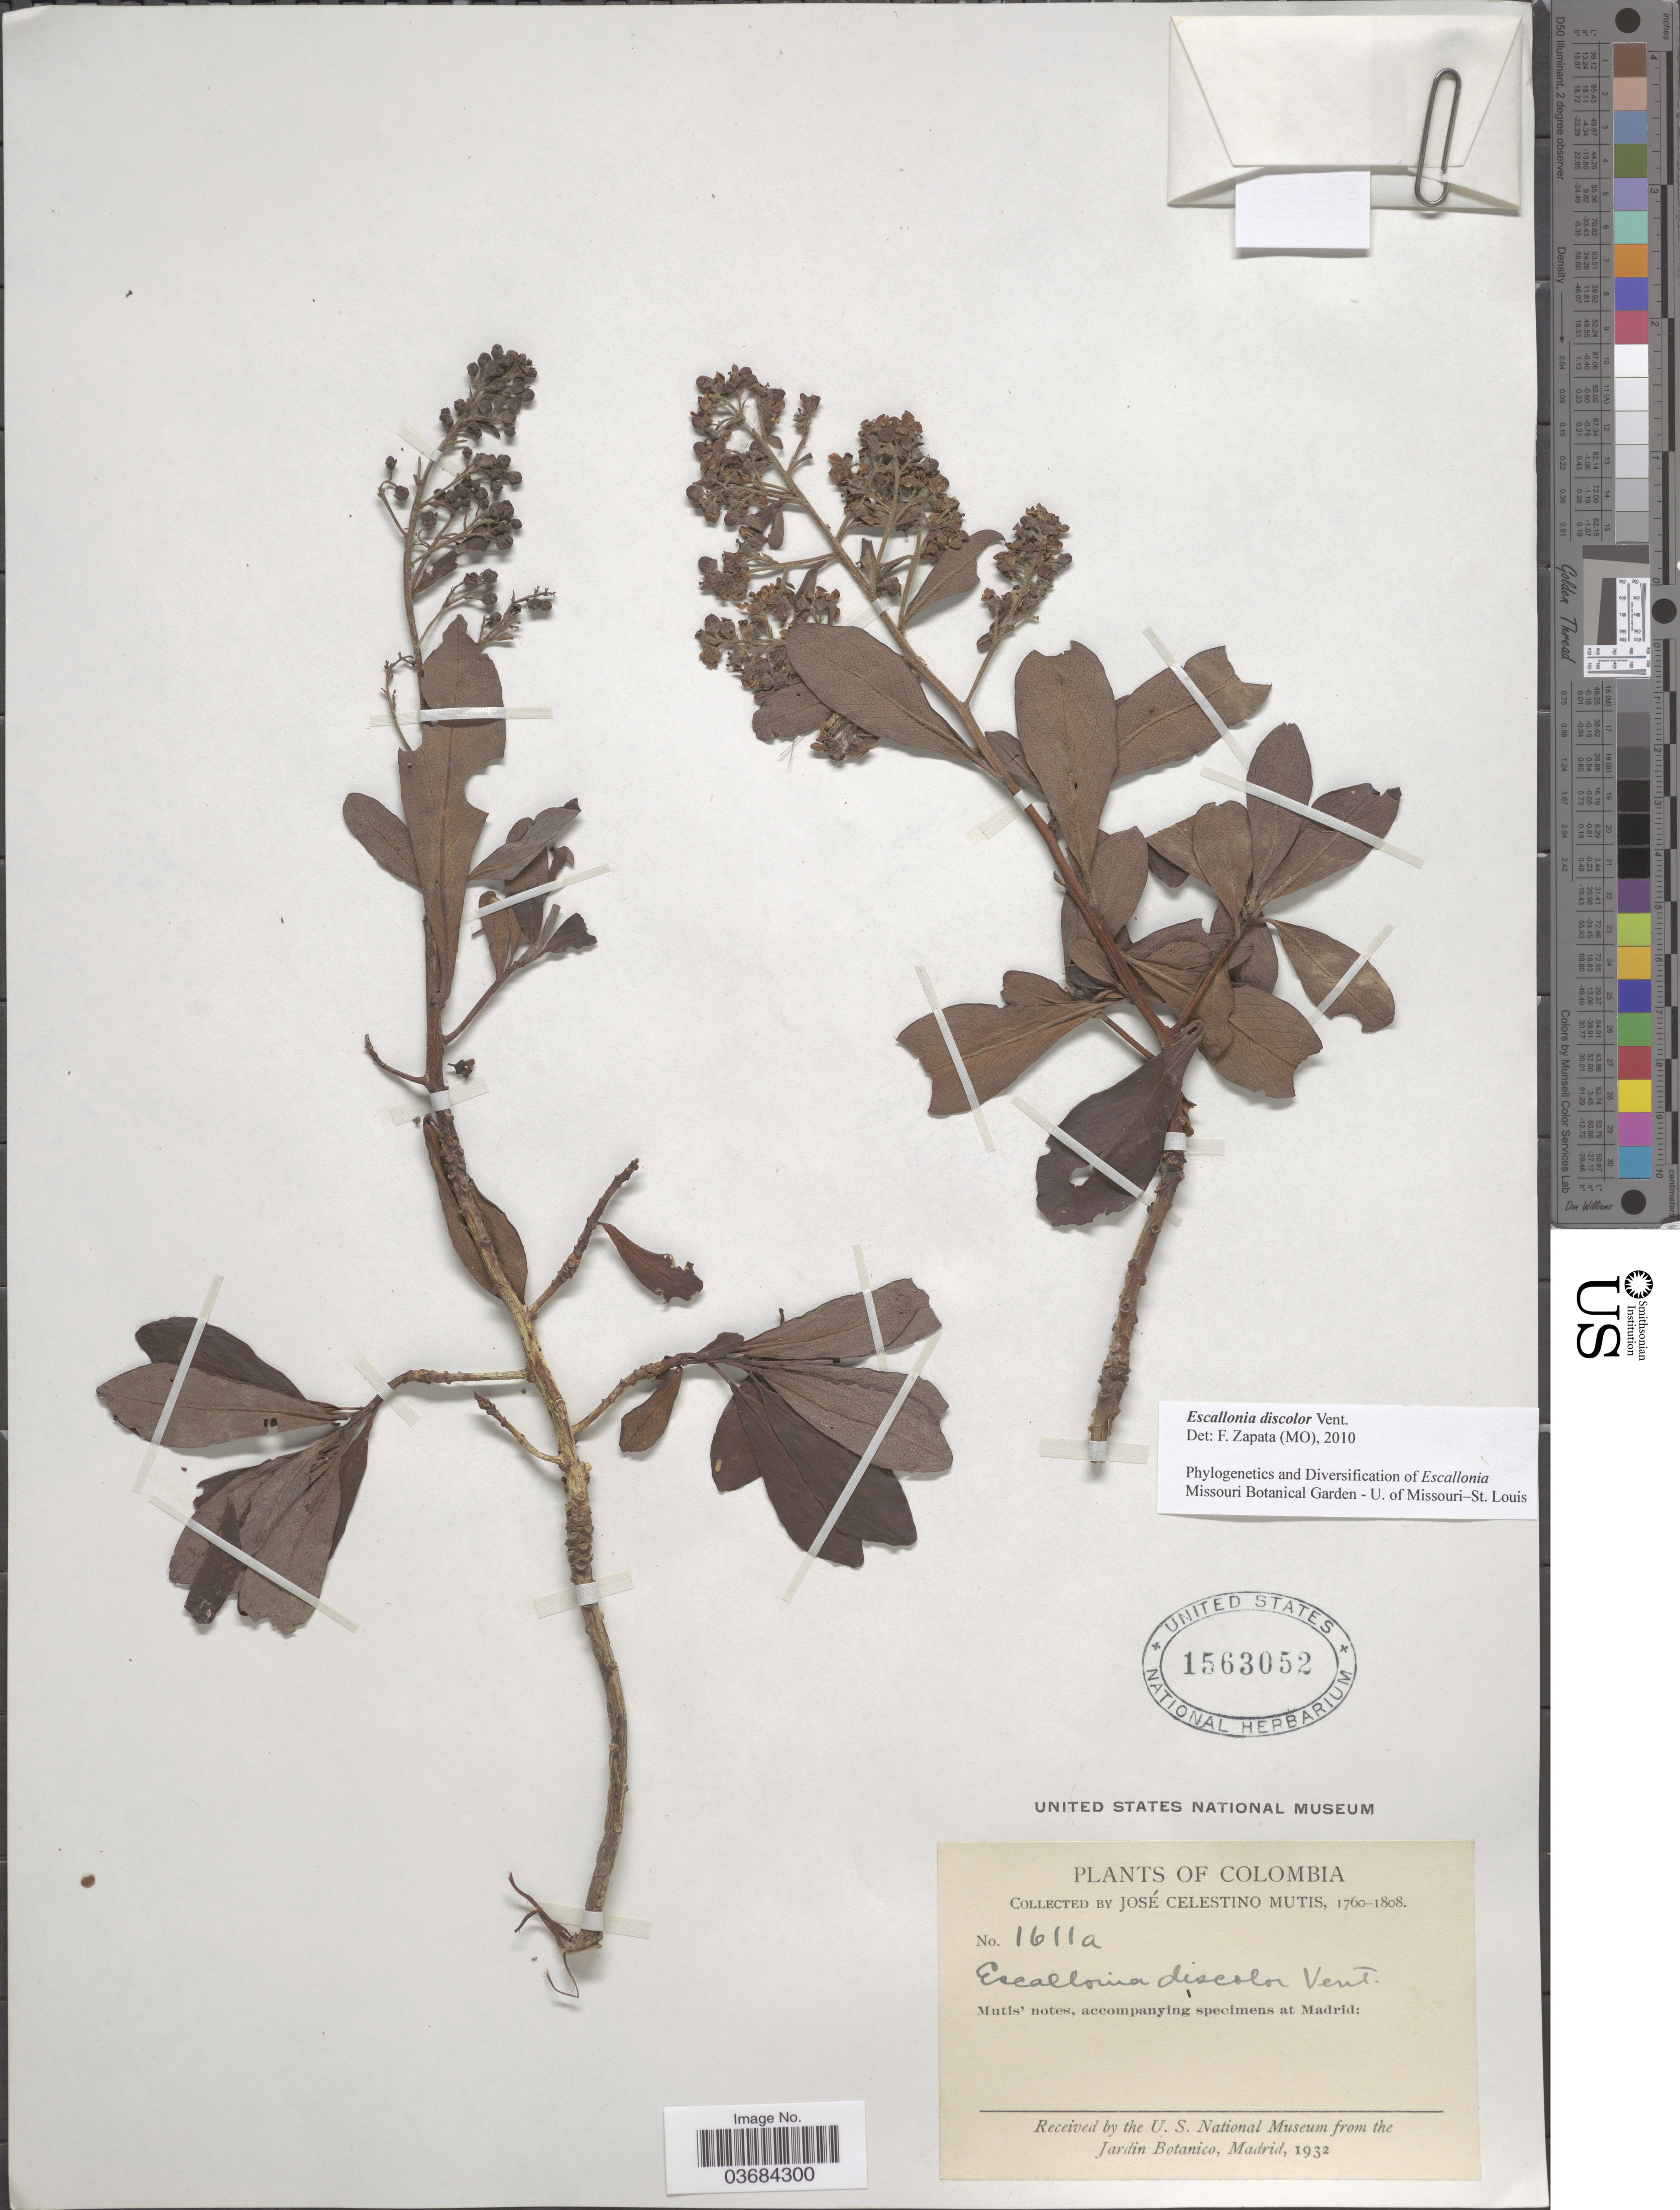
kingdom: Plantae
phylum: Tracheophyta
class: Magnoliopsida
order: Escalloniales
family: Escalloniaceae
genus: Escallonia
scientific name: Escallonia discolor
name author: Vent.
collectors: J. C. B. Mutis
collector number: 1611a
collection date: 1760/1808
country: Colombia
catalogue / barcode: US 1563052